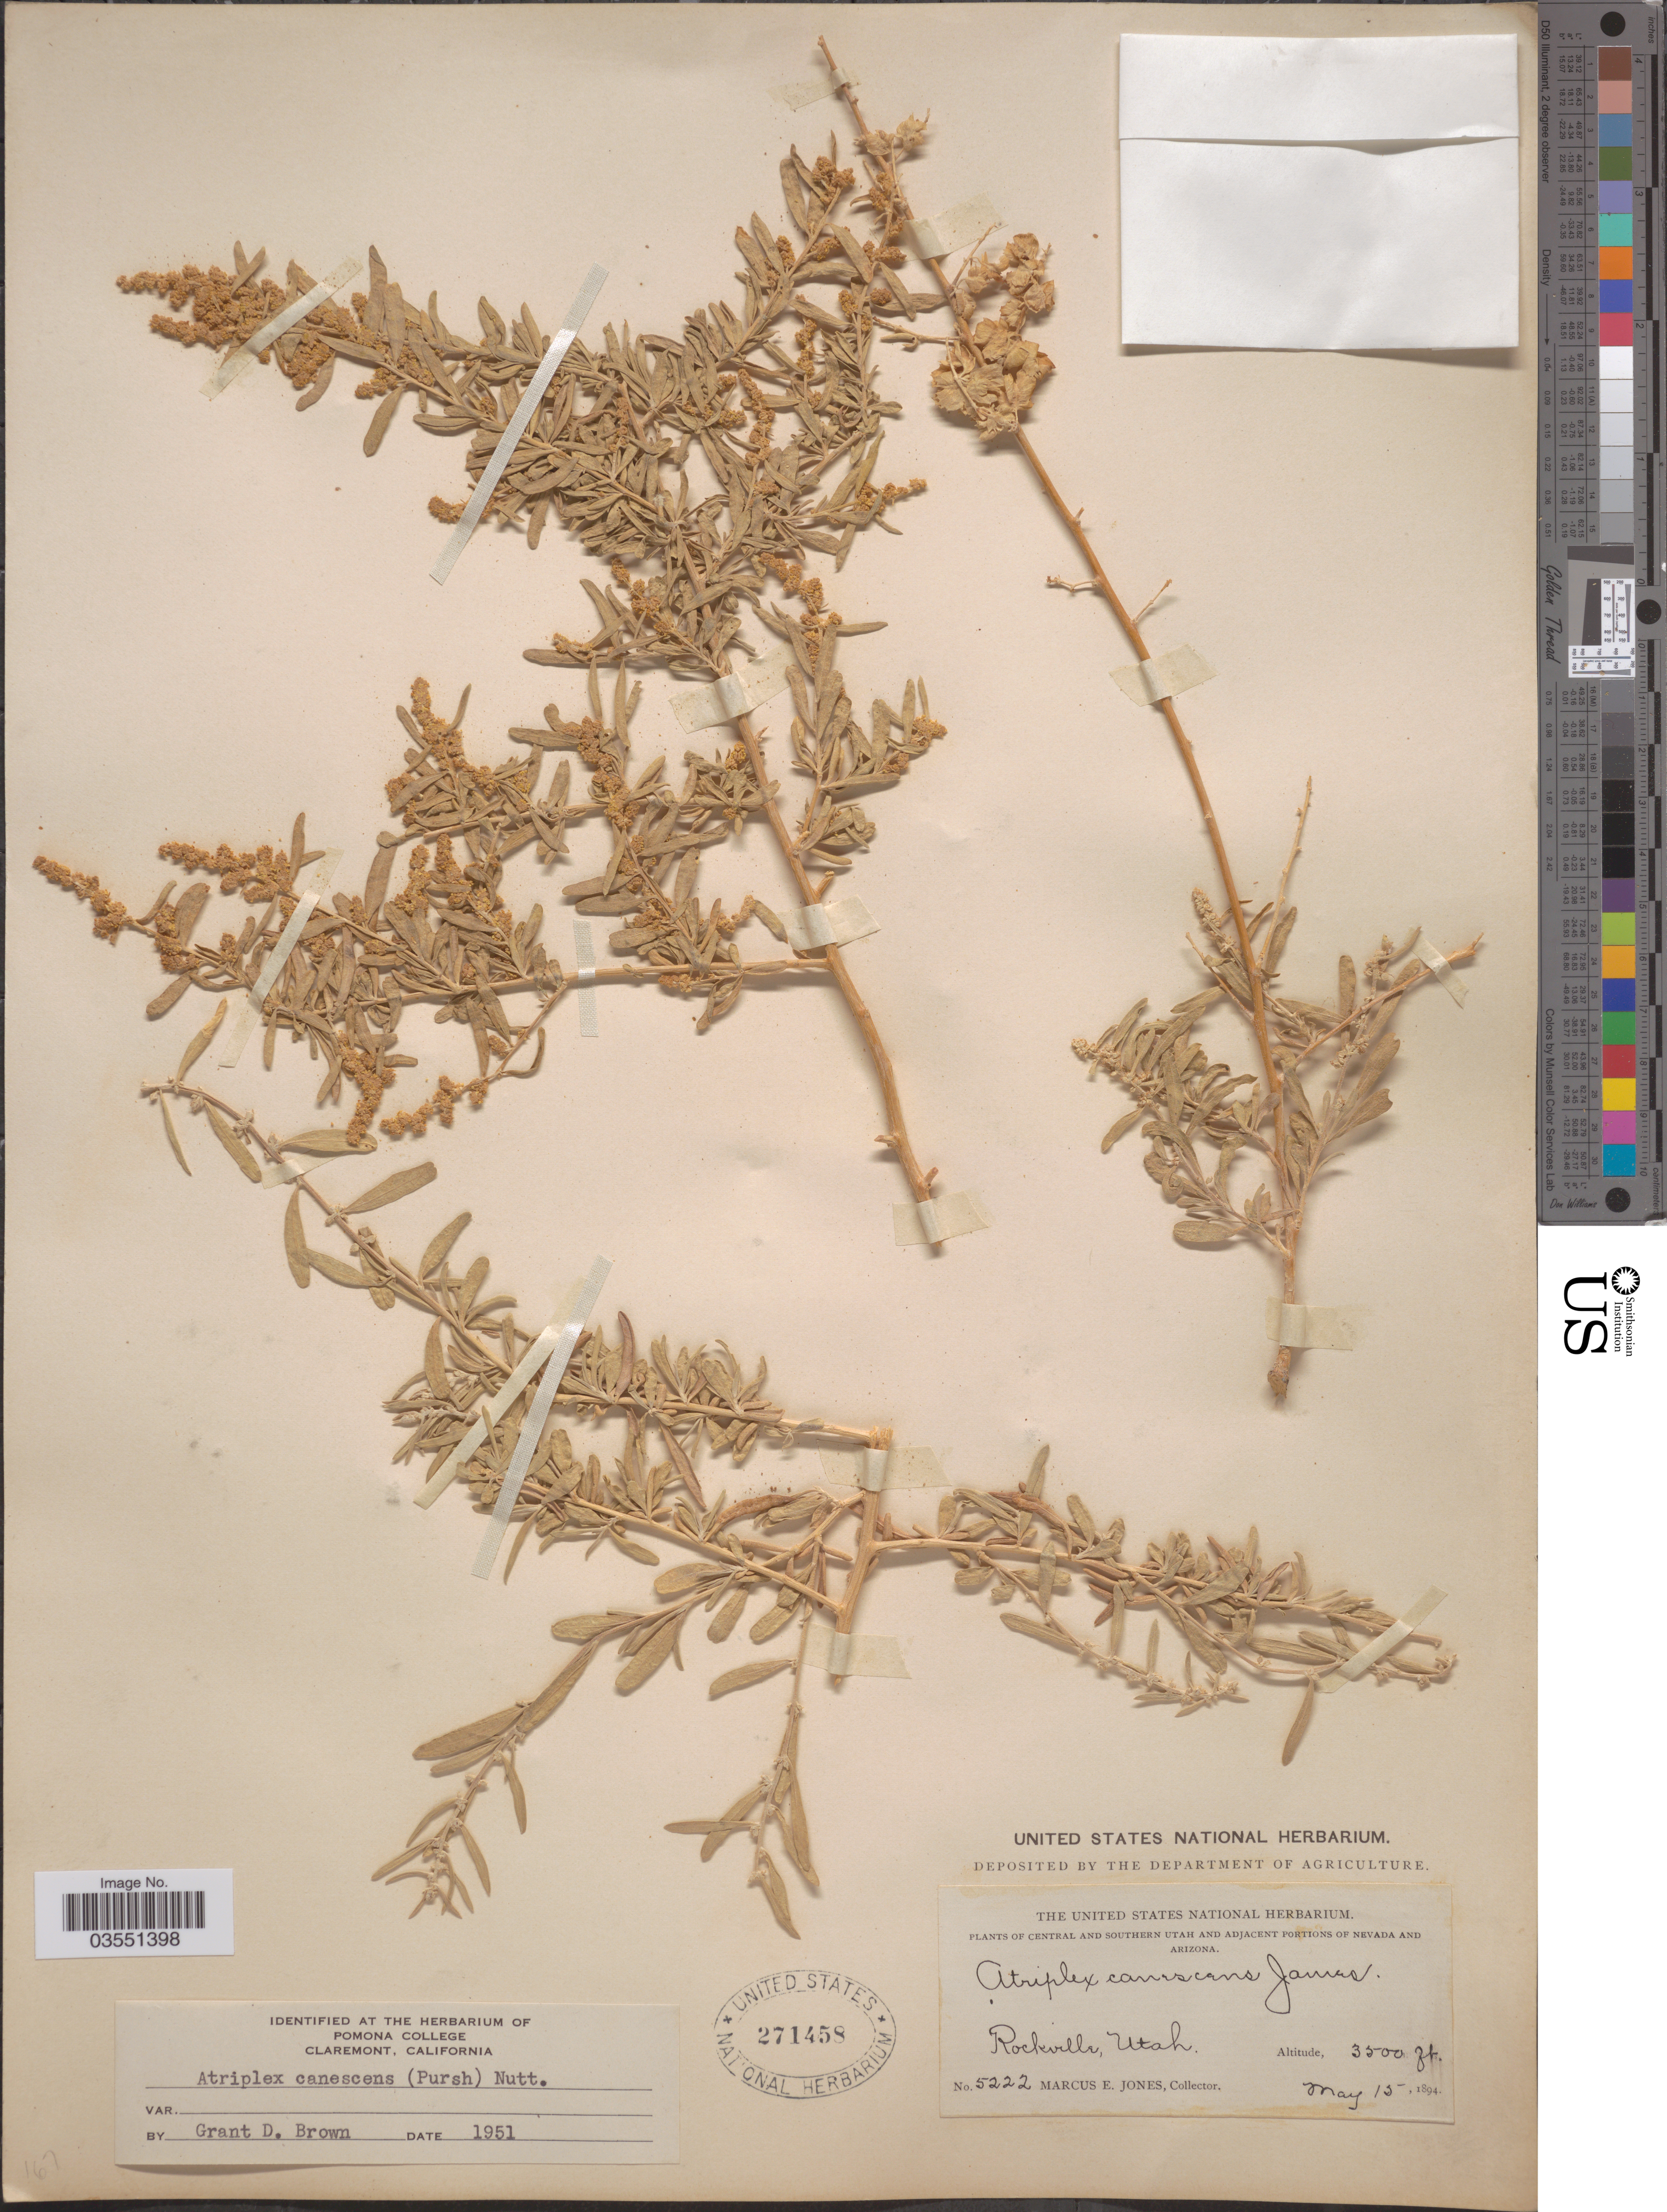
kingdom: Plantae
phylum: Tracheophyta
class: Magnoliopsida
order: Caryophyllales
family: Amaranthaceae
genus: Atriplex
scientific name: Atriplex canescens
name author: (Pursh) Nutt.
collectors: M. E. Jones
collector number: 5222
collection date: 1894-05-15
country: United States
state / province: Utah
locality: Central and Southern Utah. Rockville.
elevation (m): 1067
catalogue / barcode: US 271458